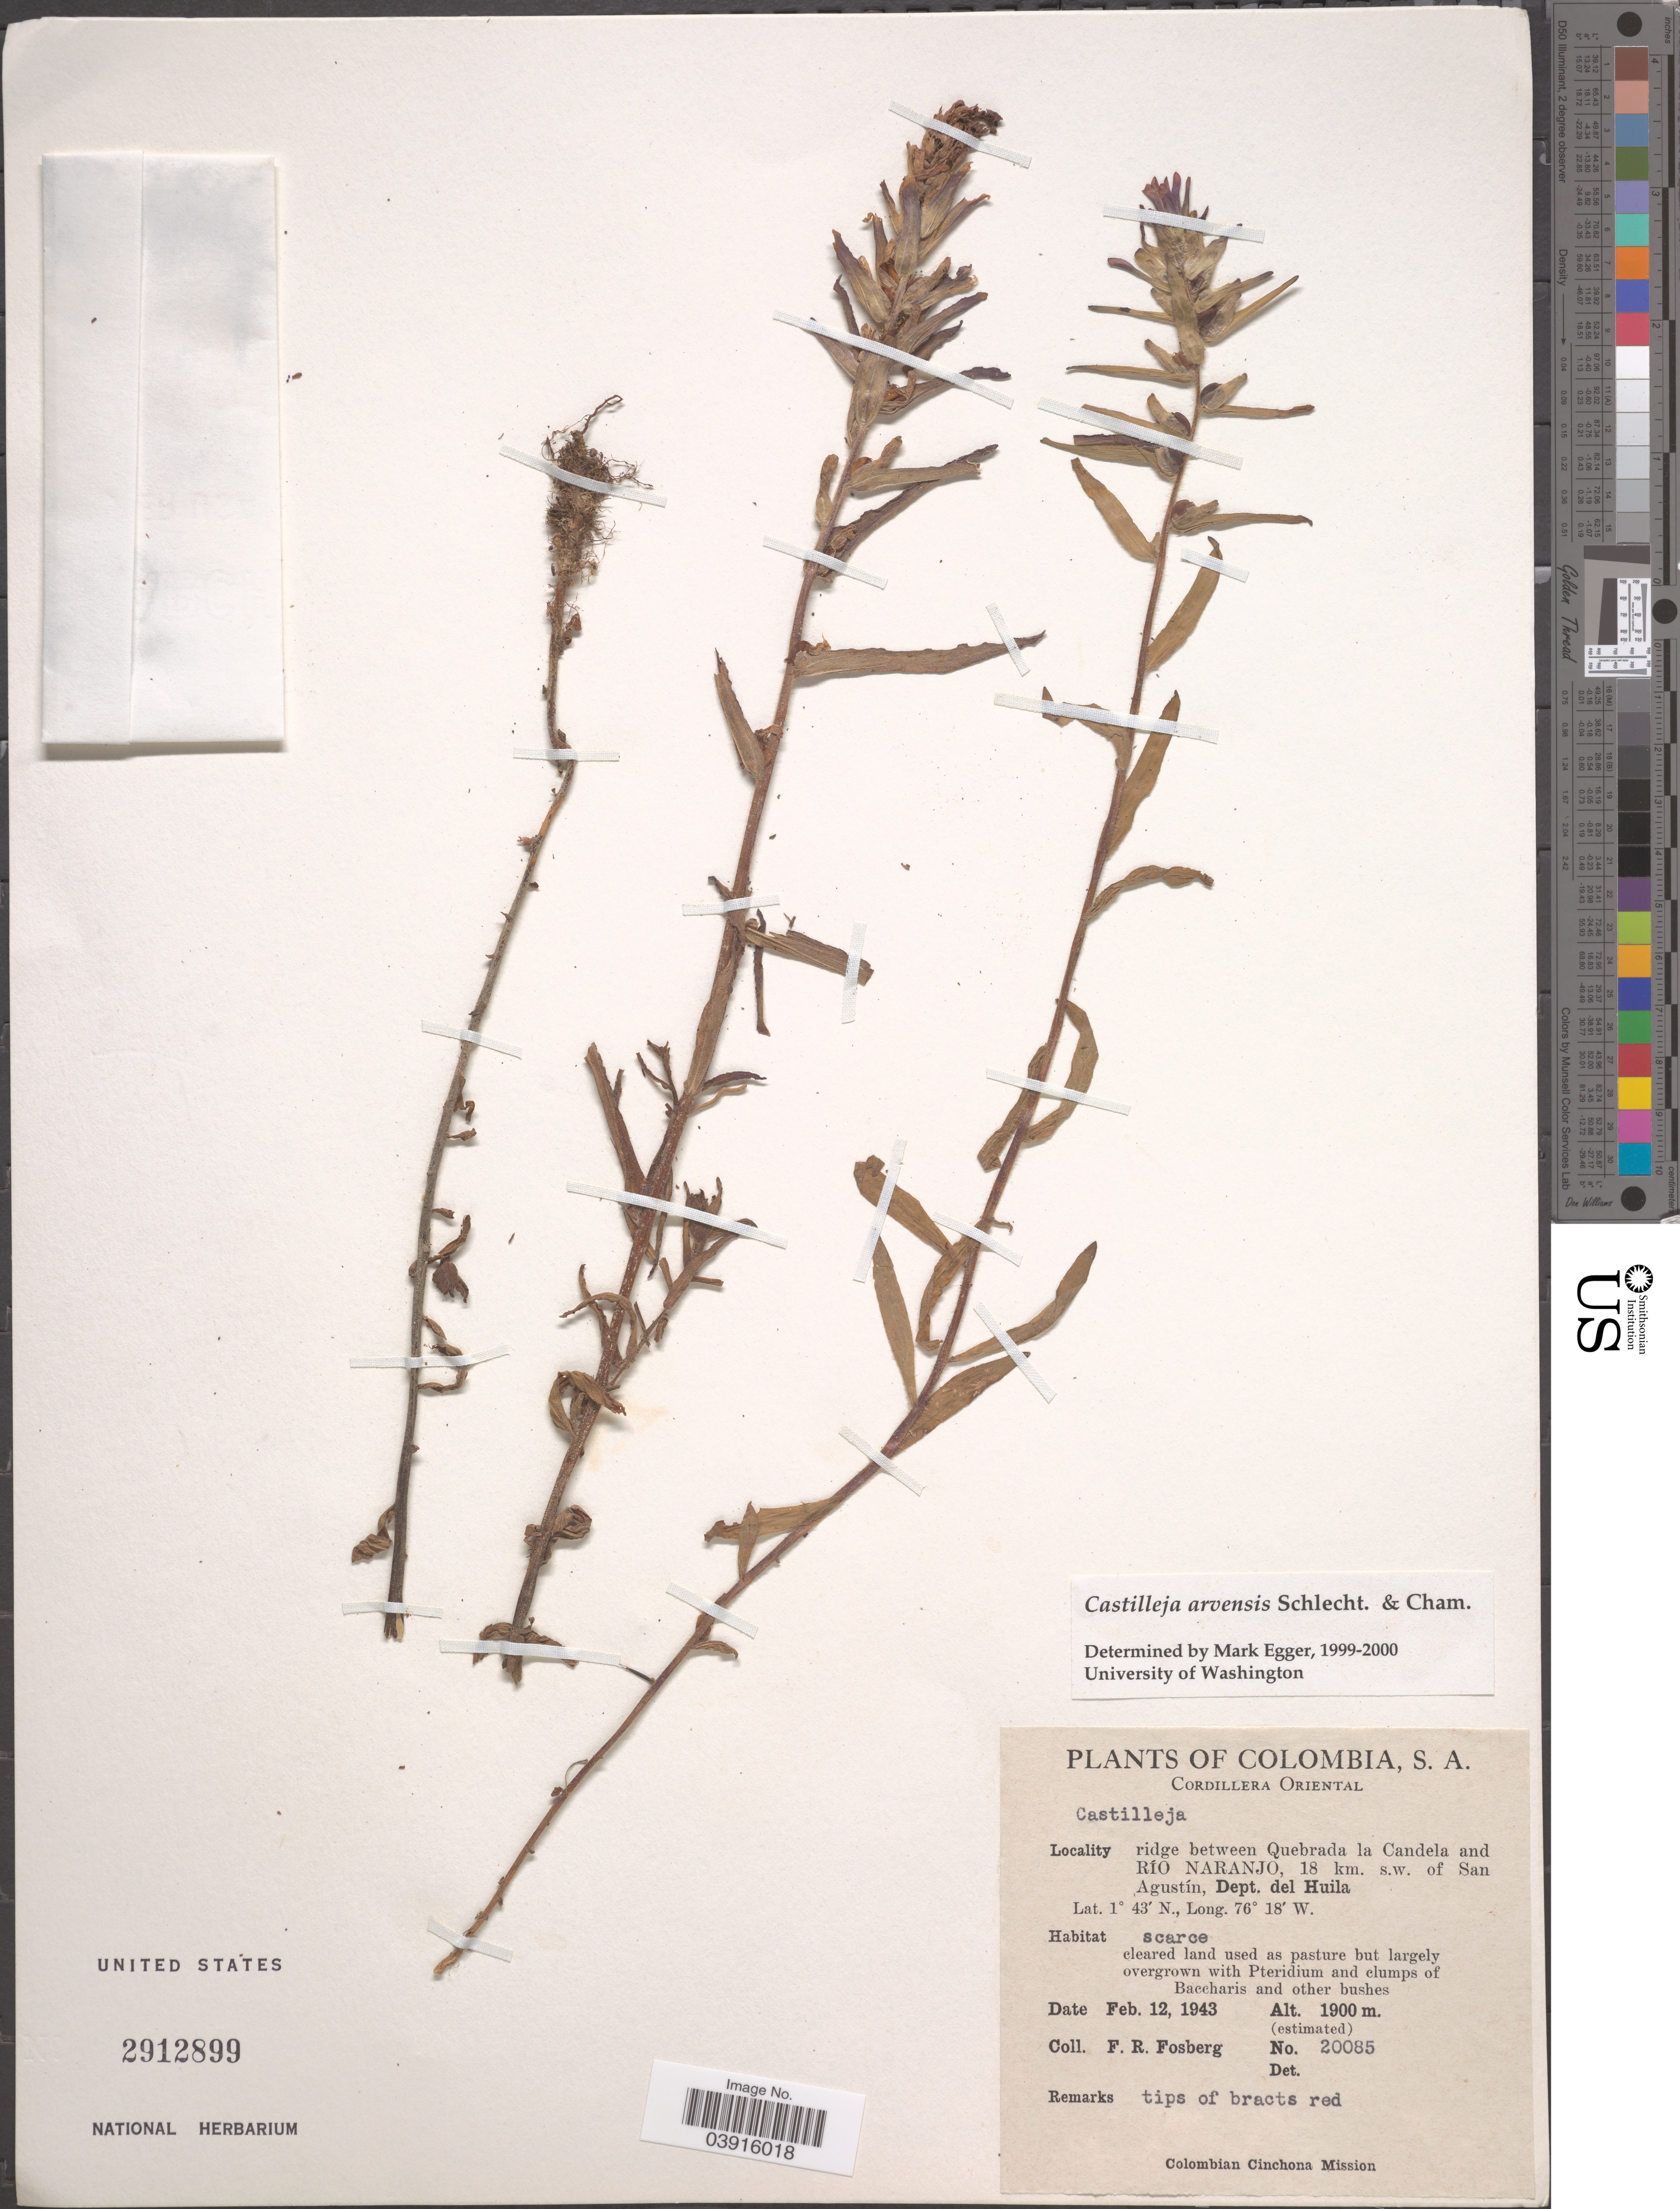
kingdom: Plantae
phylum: Tracheophyta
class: Magnoliopsida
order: Lamiales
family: Orobanchaceae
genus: Castilleja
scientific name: Castilleja arvensis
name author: Schltdl. & Cham.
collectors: F. R. Fosberg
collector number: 20085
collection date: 1943-02-12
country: Colombia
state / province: Huila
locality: Cordillera Oriental. Ridge between Quebrada la Candela and Río Naranjo, 18 km. s.w. of San Agustín, Dept. del Huila.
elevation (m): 1900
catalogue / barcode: US 2912899